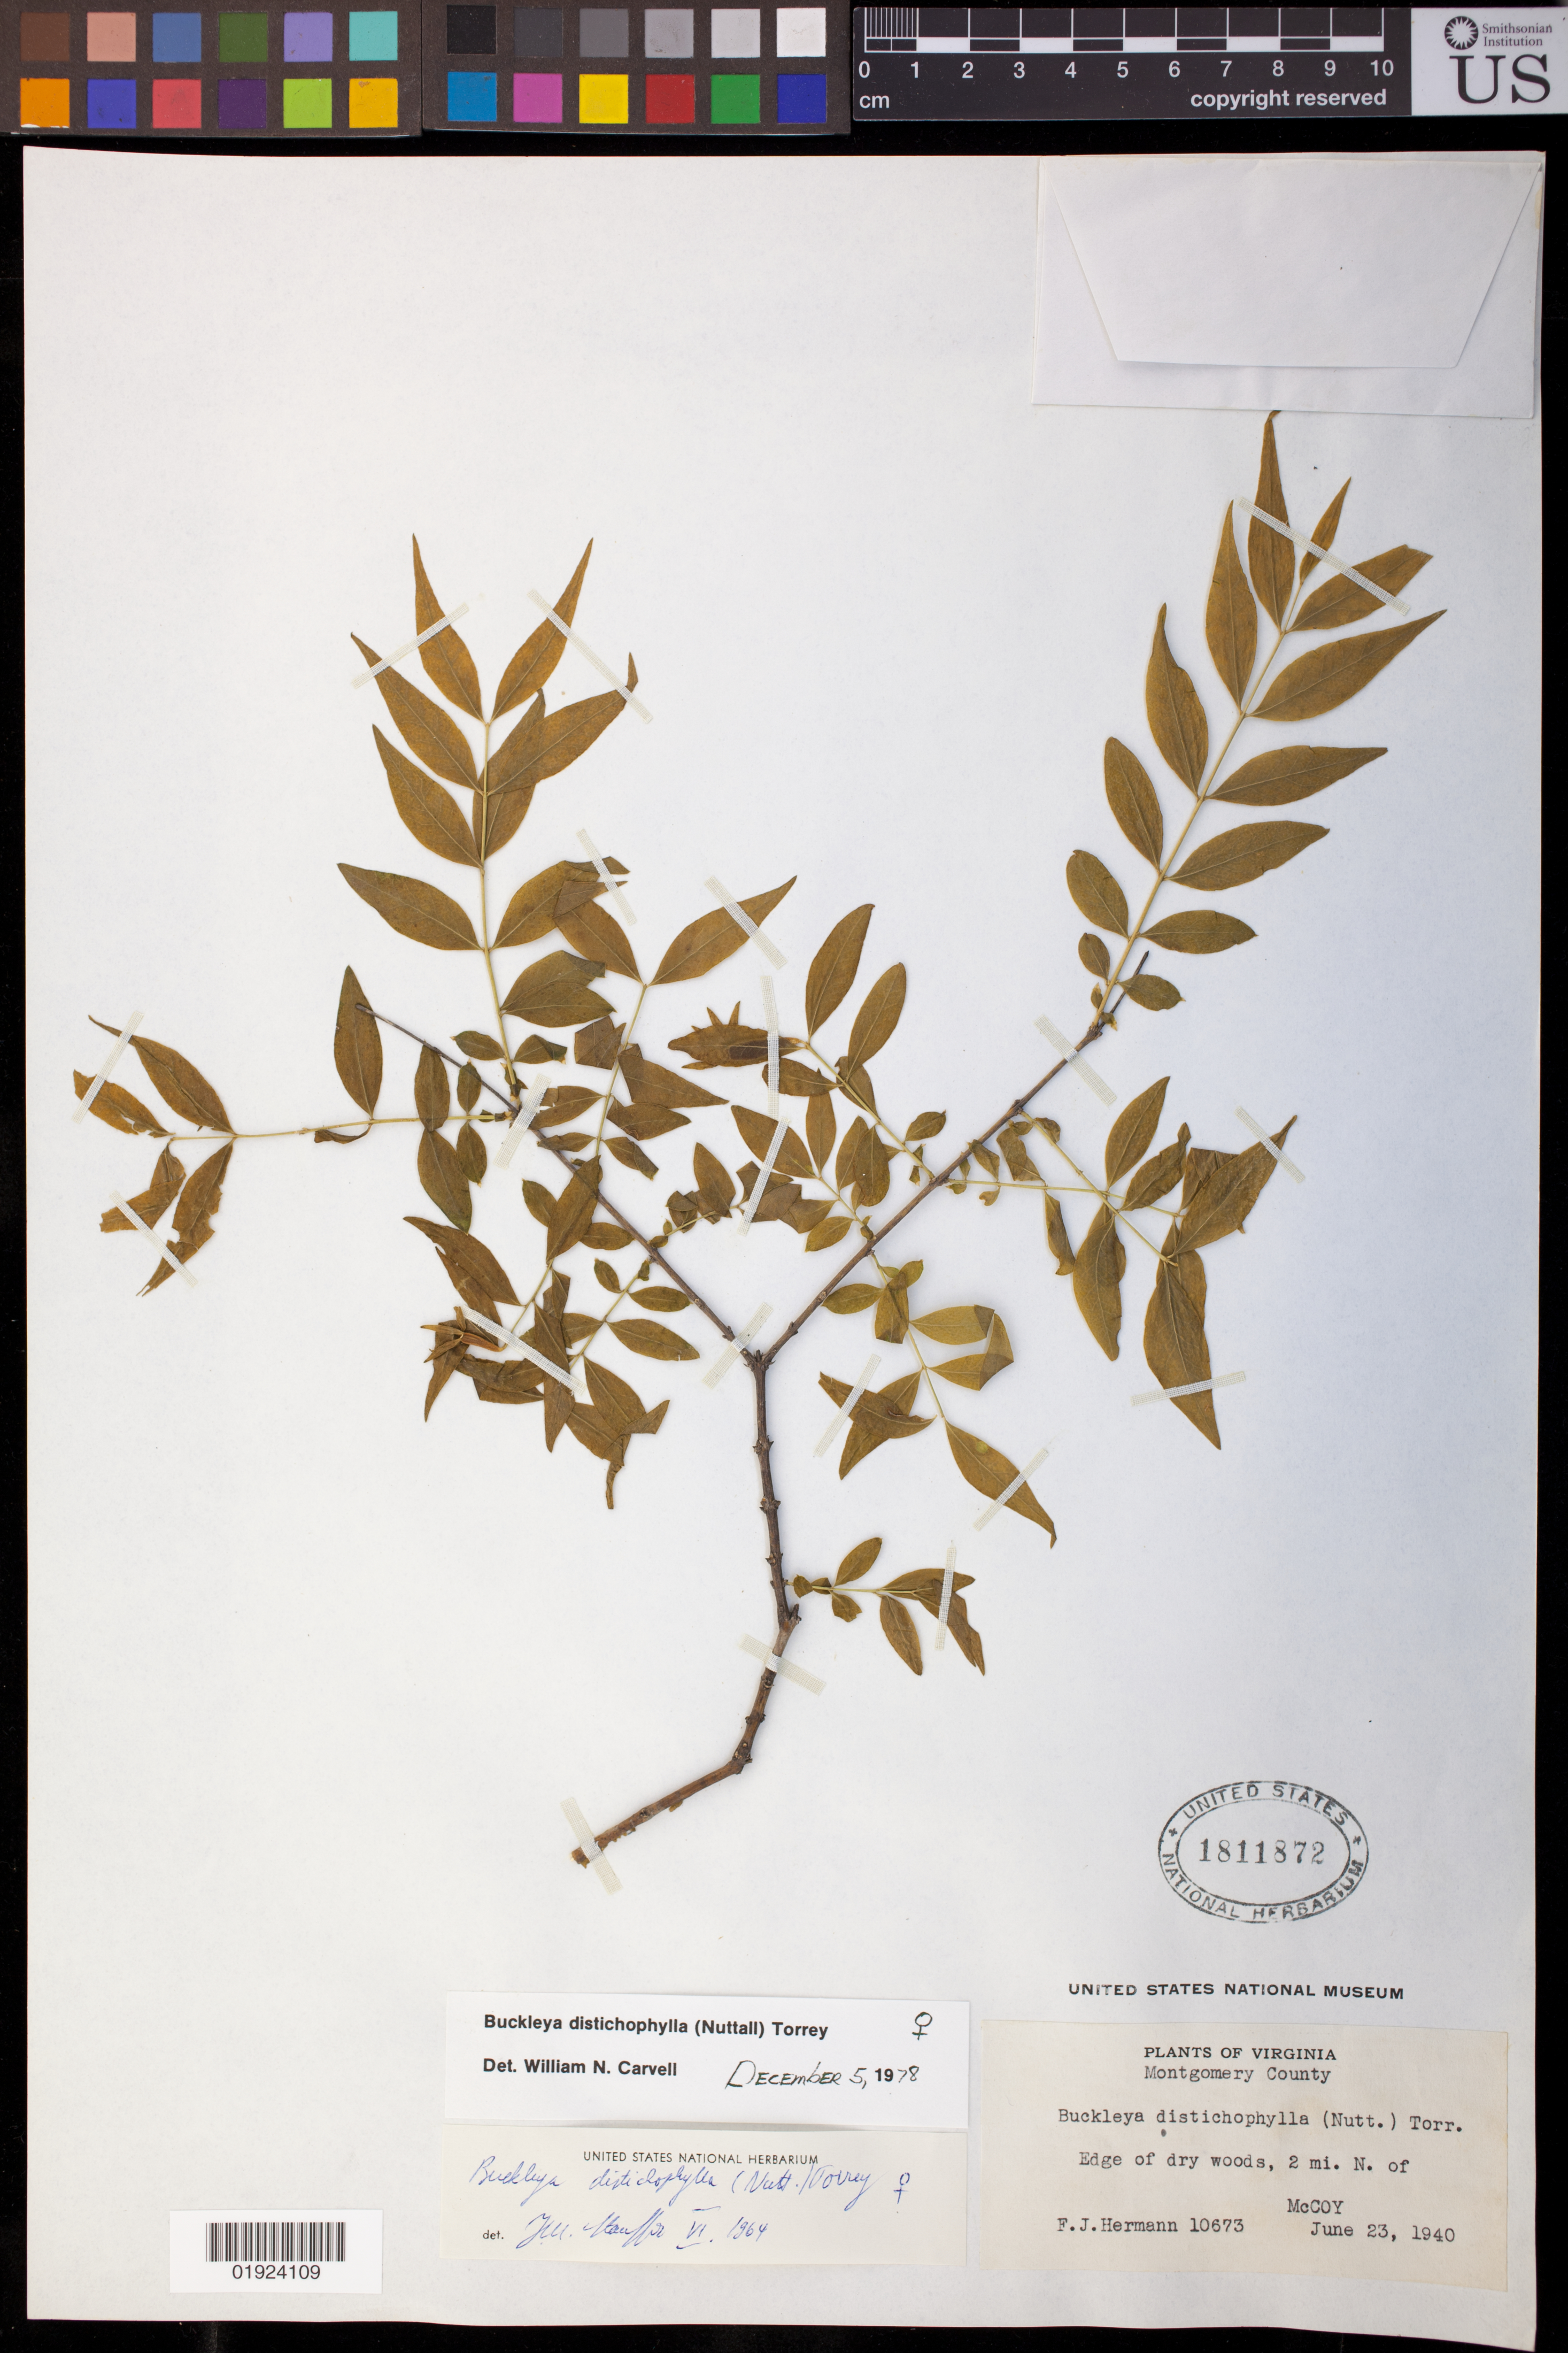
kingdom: Plantae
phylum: Tracheophyta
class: Magnoliopsida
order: Santalales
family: Thesiaceae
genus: Buckleya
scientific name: Buckleya distichophylla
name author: (Nutt.) Torr.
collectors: F. J. Hermann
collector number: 10673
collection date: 1940-06-23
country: United States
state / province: Virginia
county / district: Montgomery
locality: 2 mi. N. of McCoy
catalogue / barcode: US 1811872